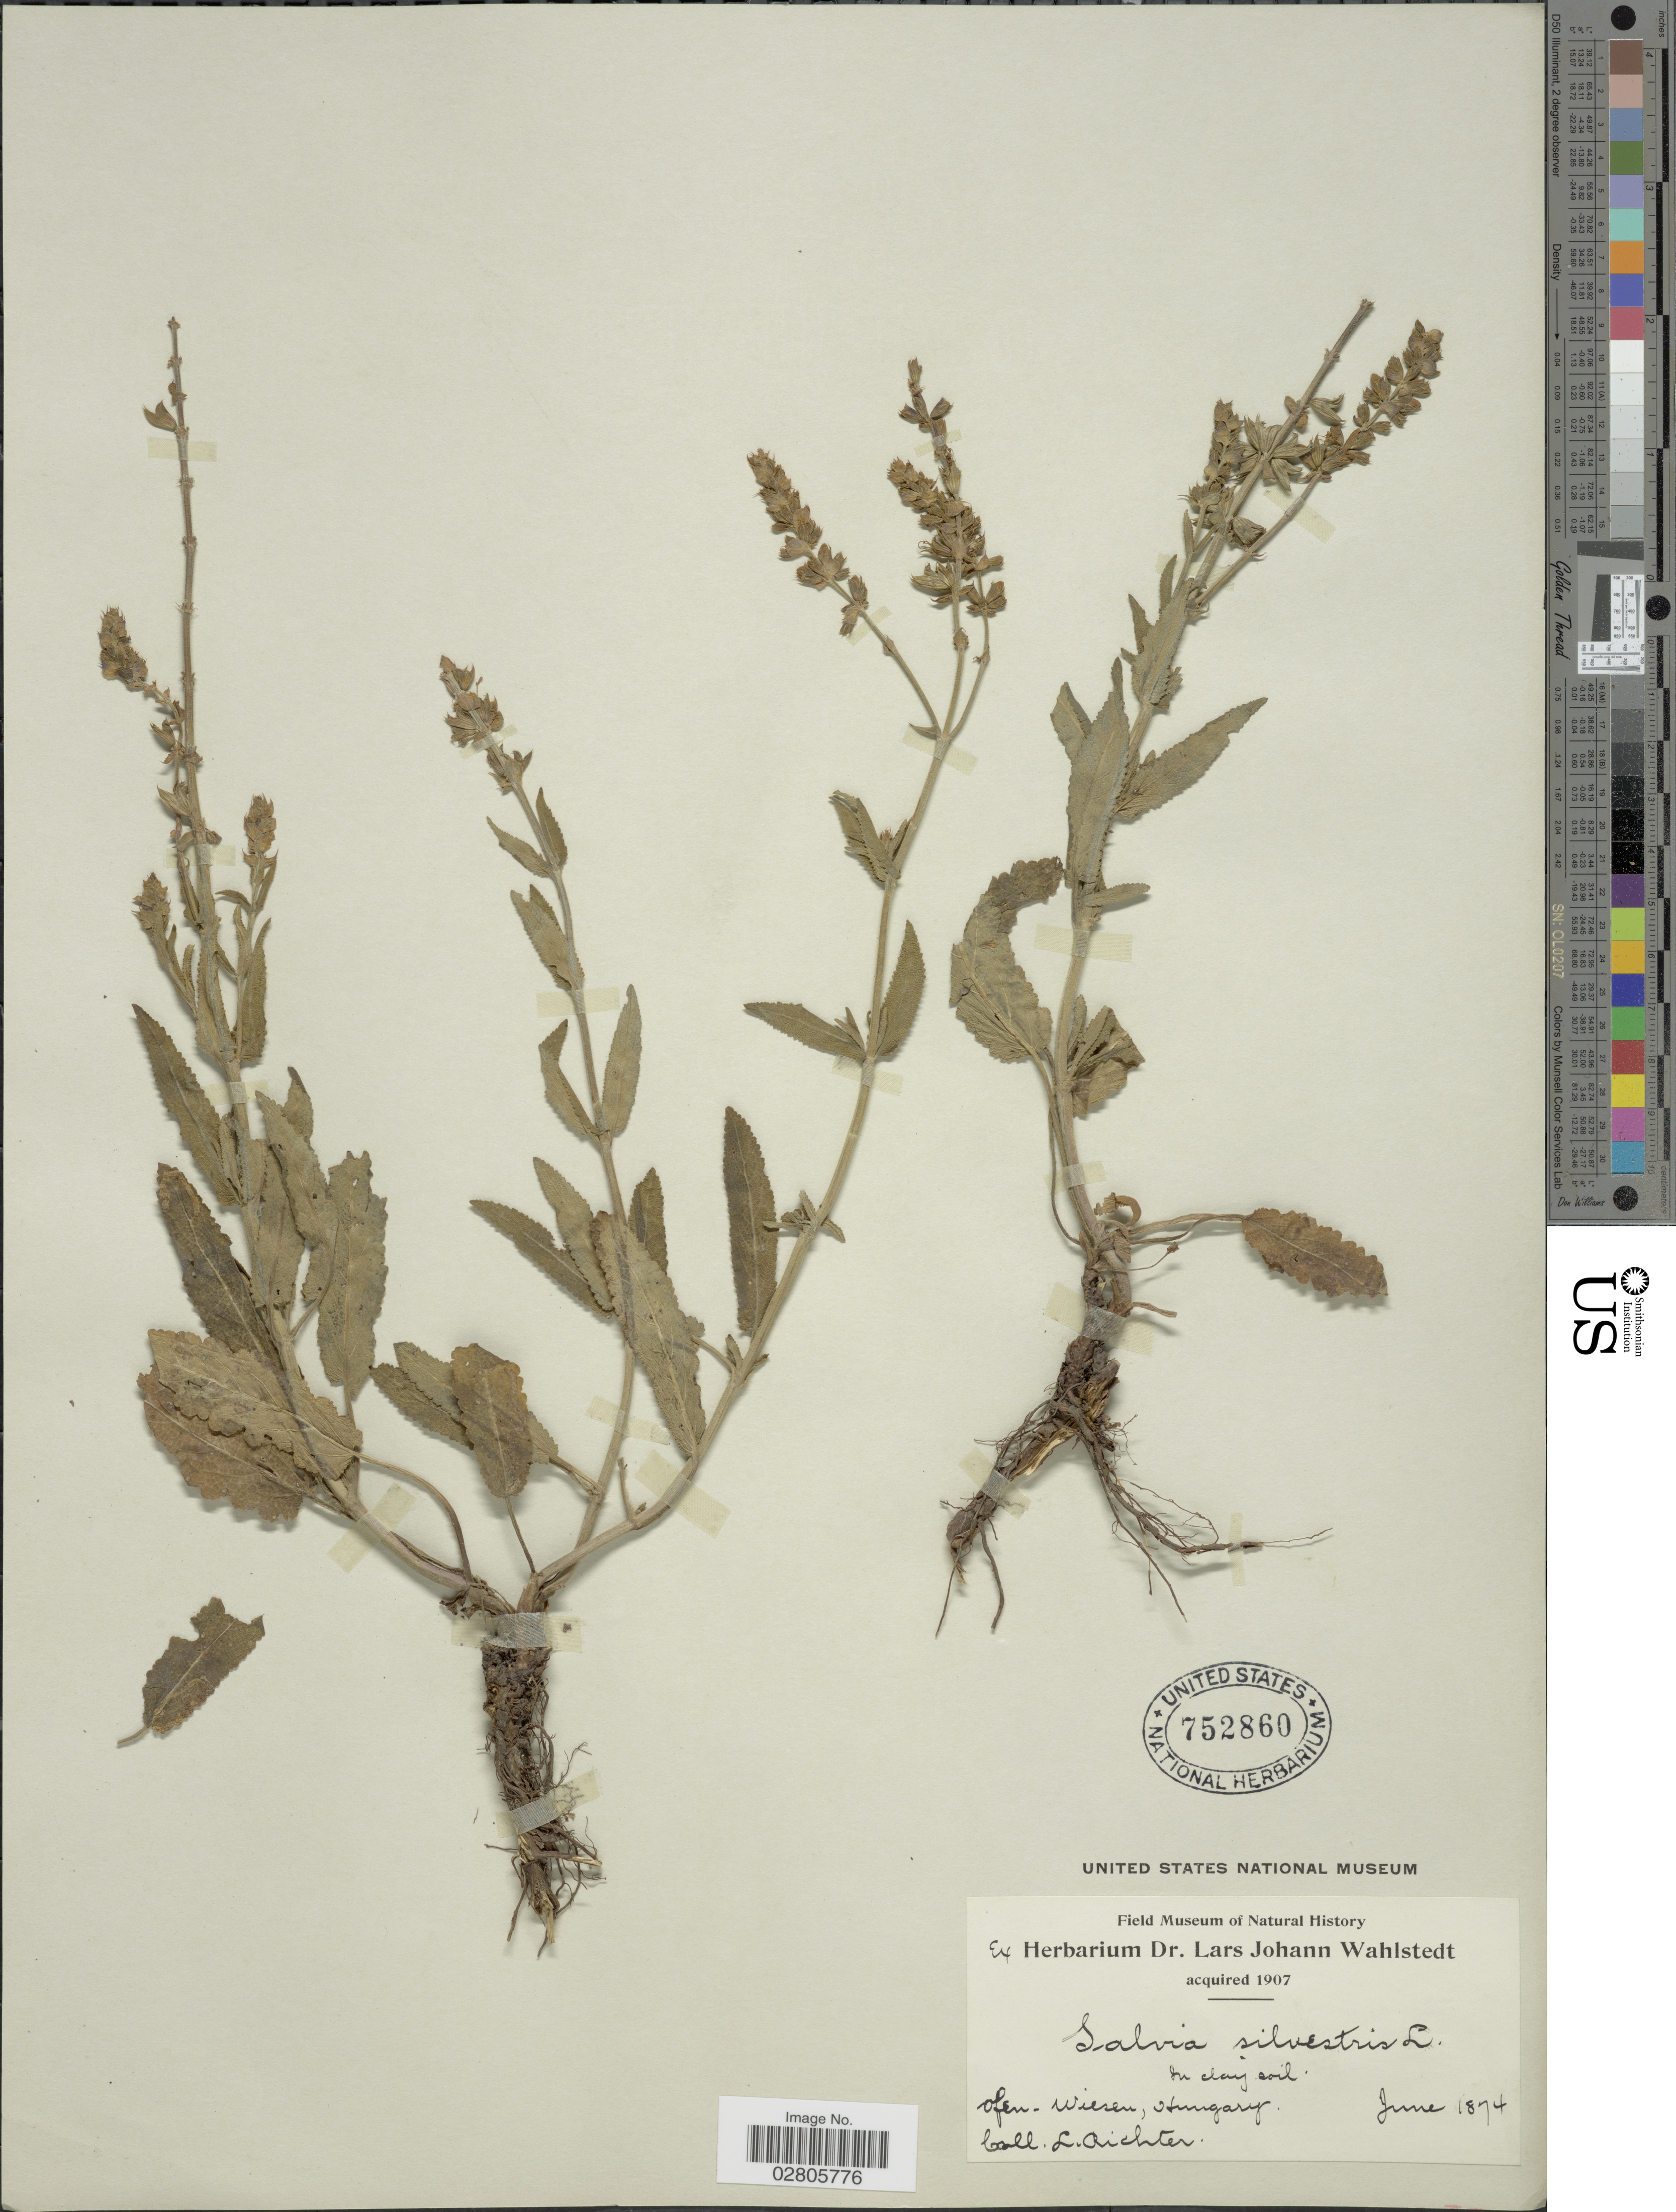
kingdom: Plantae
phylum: Tracheophyta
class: Magnoliopsida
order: Lamiales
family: Lamiaceae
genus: Salvia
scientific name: Salvia sylvestris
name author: L.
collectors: L. Richter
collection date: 1874-06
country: Hungary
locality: Ofen - Wiesen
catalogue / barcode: US 752860